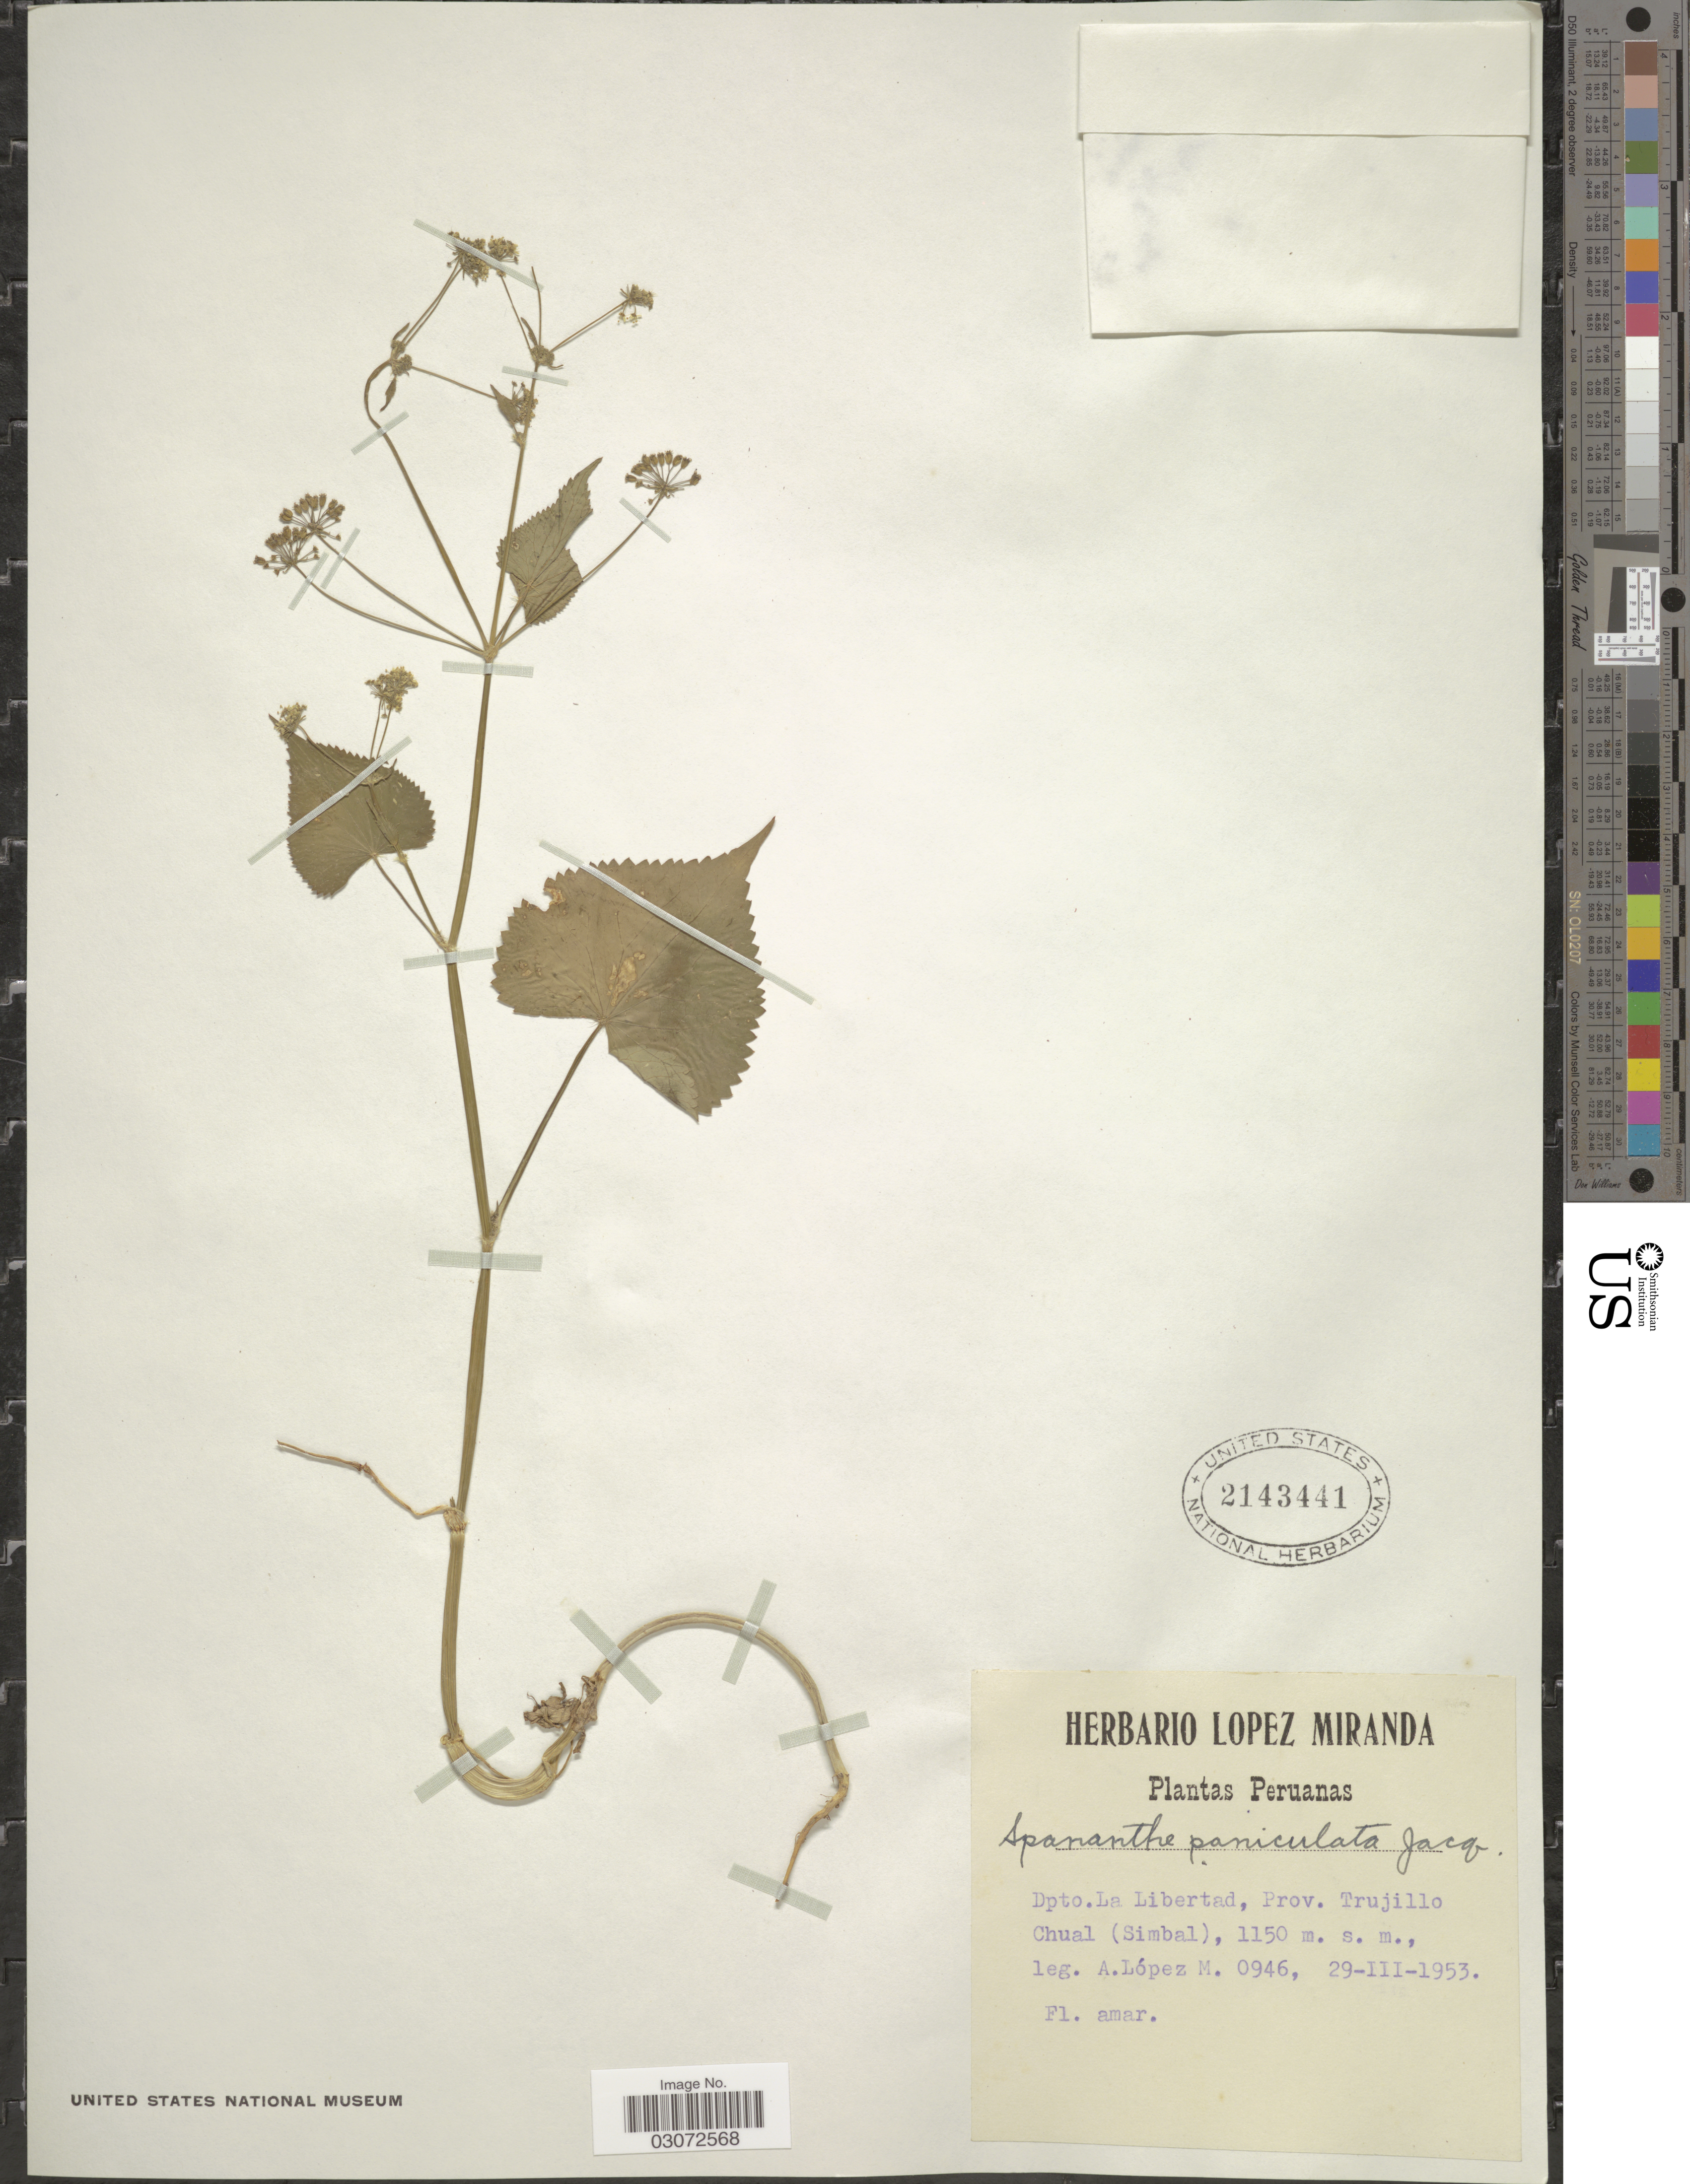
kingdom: Plantae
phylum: Tracheophyta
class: Magnoliopsida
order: Apiales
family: Apiaceae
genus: Spananthe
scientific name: Spananthe paniculata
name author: Jacq.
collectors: A. López M.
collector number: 0946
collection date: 1953-03-29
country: Peru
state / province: La Libertad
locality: Dpto. La Libertad, Prov. Trujillo Chual (Simbal).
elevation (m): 1150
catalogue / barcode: US 2143441